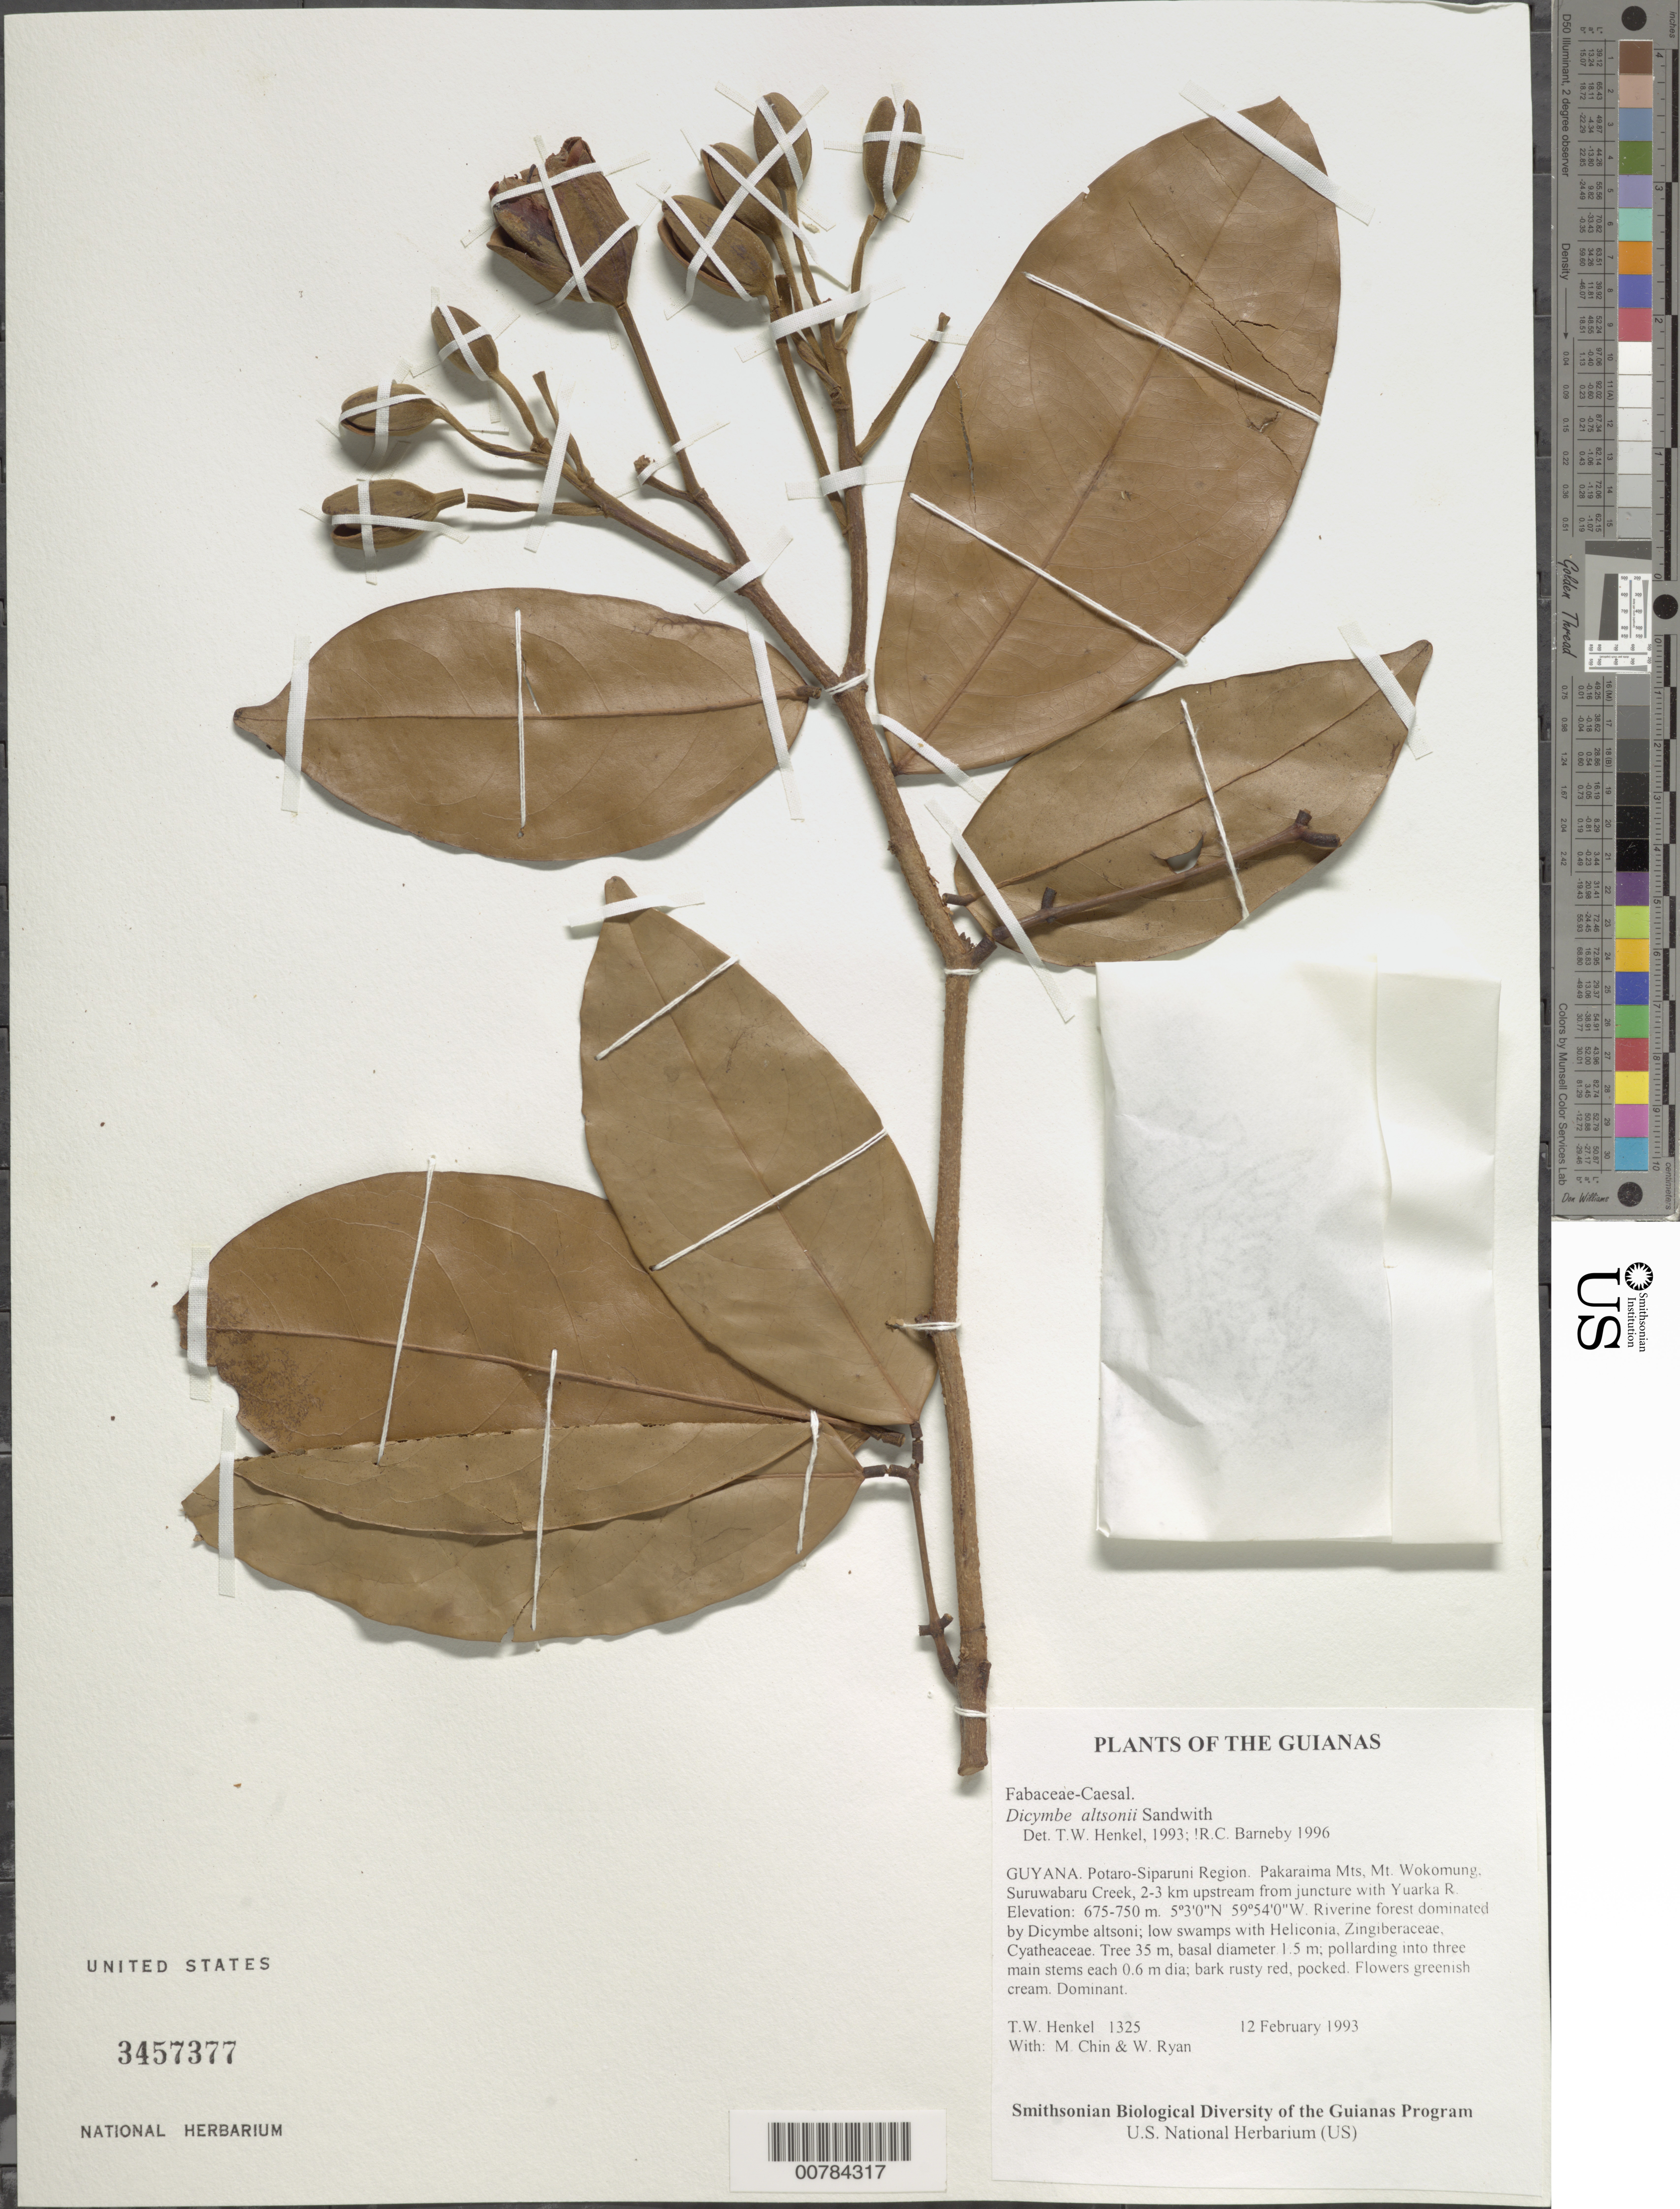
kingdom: Plantae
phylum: Tracheophyta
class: Magnoliopsida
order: Fabales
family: Fabaceae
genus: Dicymbe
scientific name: Dicymbe altsonii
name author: Sandwith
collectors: T. Henkel, M. Chin & W. Ryan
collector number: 1325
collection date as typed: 12 February 1993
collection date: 1993-02-12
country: Guyana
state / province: Potaro-Siparuni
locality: Pakaraima Mts, Mt. Wokomung, Suruwabaru Creek, 2-3 km upstream from juncture with Yuarka R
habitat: Riverine forest dominated by Dicymbe altsoni; low swamps with Heliconia, Zingiberaceae, Cyatheaceae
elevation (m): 675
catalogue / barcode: US 3457377